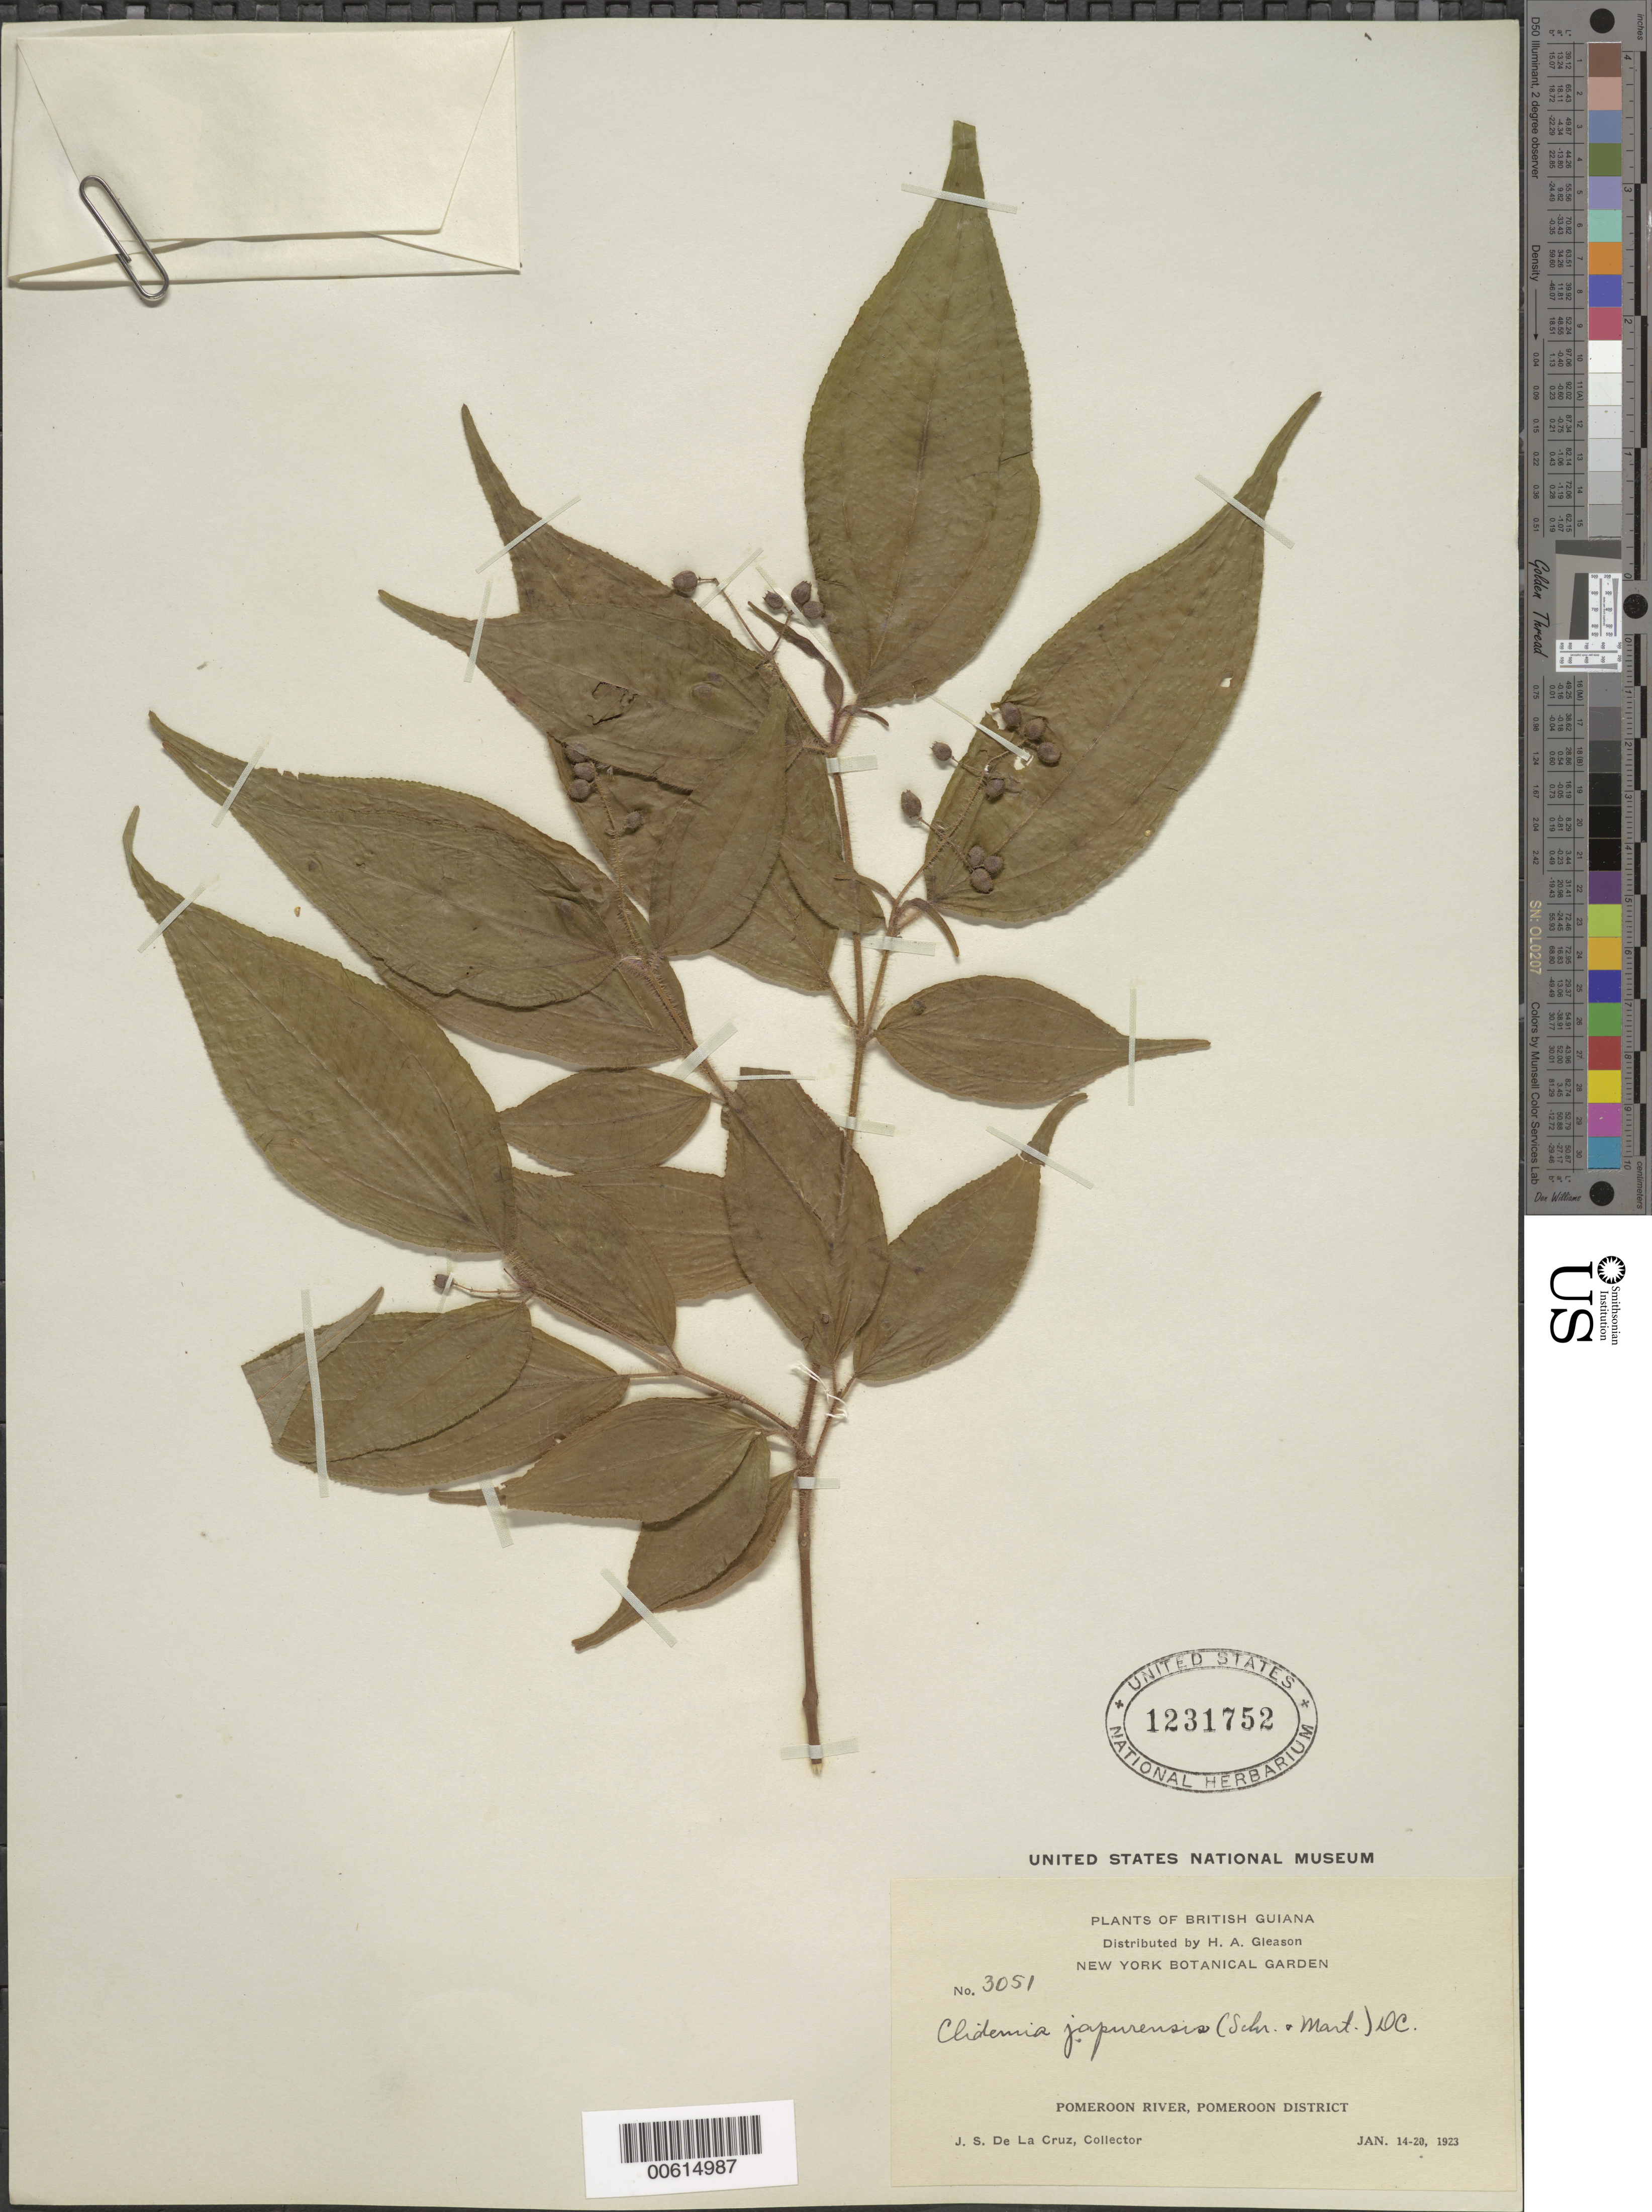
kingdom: Plantae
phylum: Tracheophyta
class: Magnoliopsida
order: Myrtales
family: Melastomataceae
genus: Clidemia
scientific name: Clidemia japurensis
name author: DC.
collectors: J. S. de la Cruz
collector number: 3051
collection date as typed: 14-Jan-23 to 20-Jan-23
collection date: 1923-01-14/1923-01-20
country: Guyana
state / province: Pomeroon-Supenaam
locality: Pomeroon R.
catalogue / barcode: US 1231752